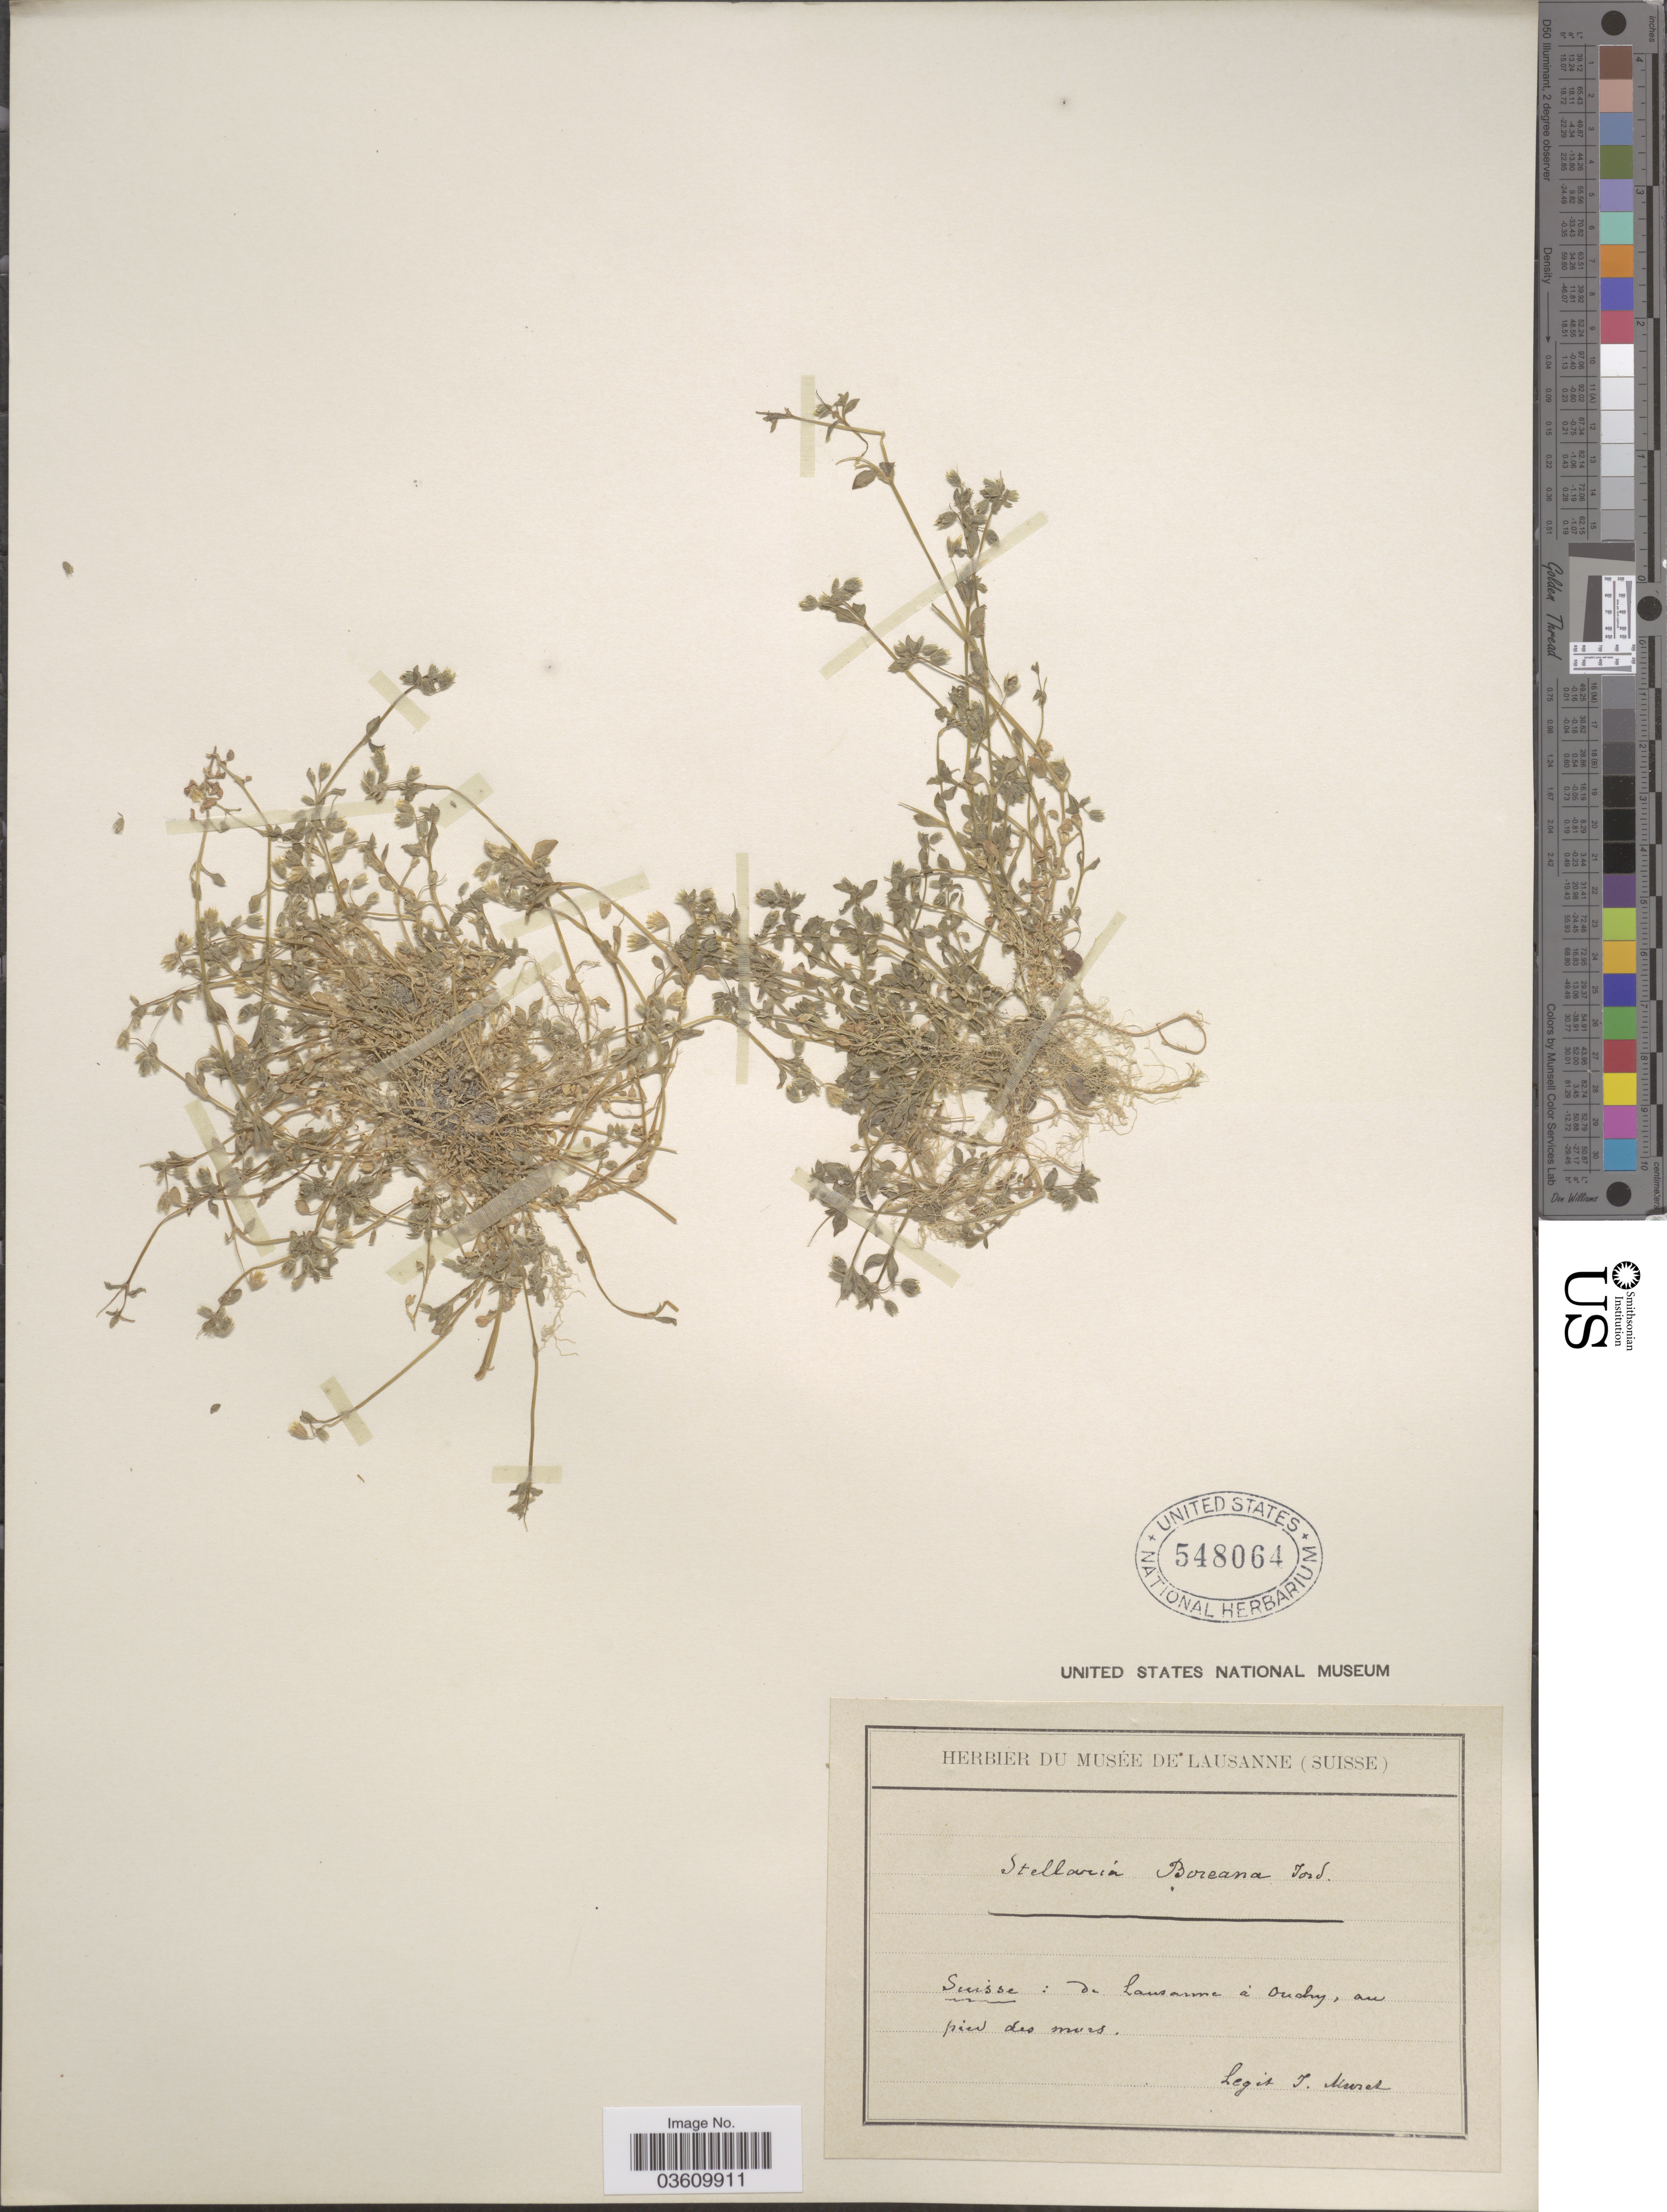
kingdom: Plantae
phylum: Tracheophyta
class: Magnoliopsida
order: Caryophyllales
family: Caryophyllaceae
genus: Stellaria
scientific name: Stellaria boraeana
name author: Jord.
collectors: J. Muret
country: Switzerland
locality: Suisse: de Lausanne à Ouchy, au pied des mars.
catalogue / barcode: US 548064